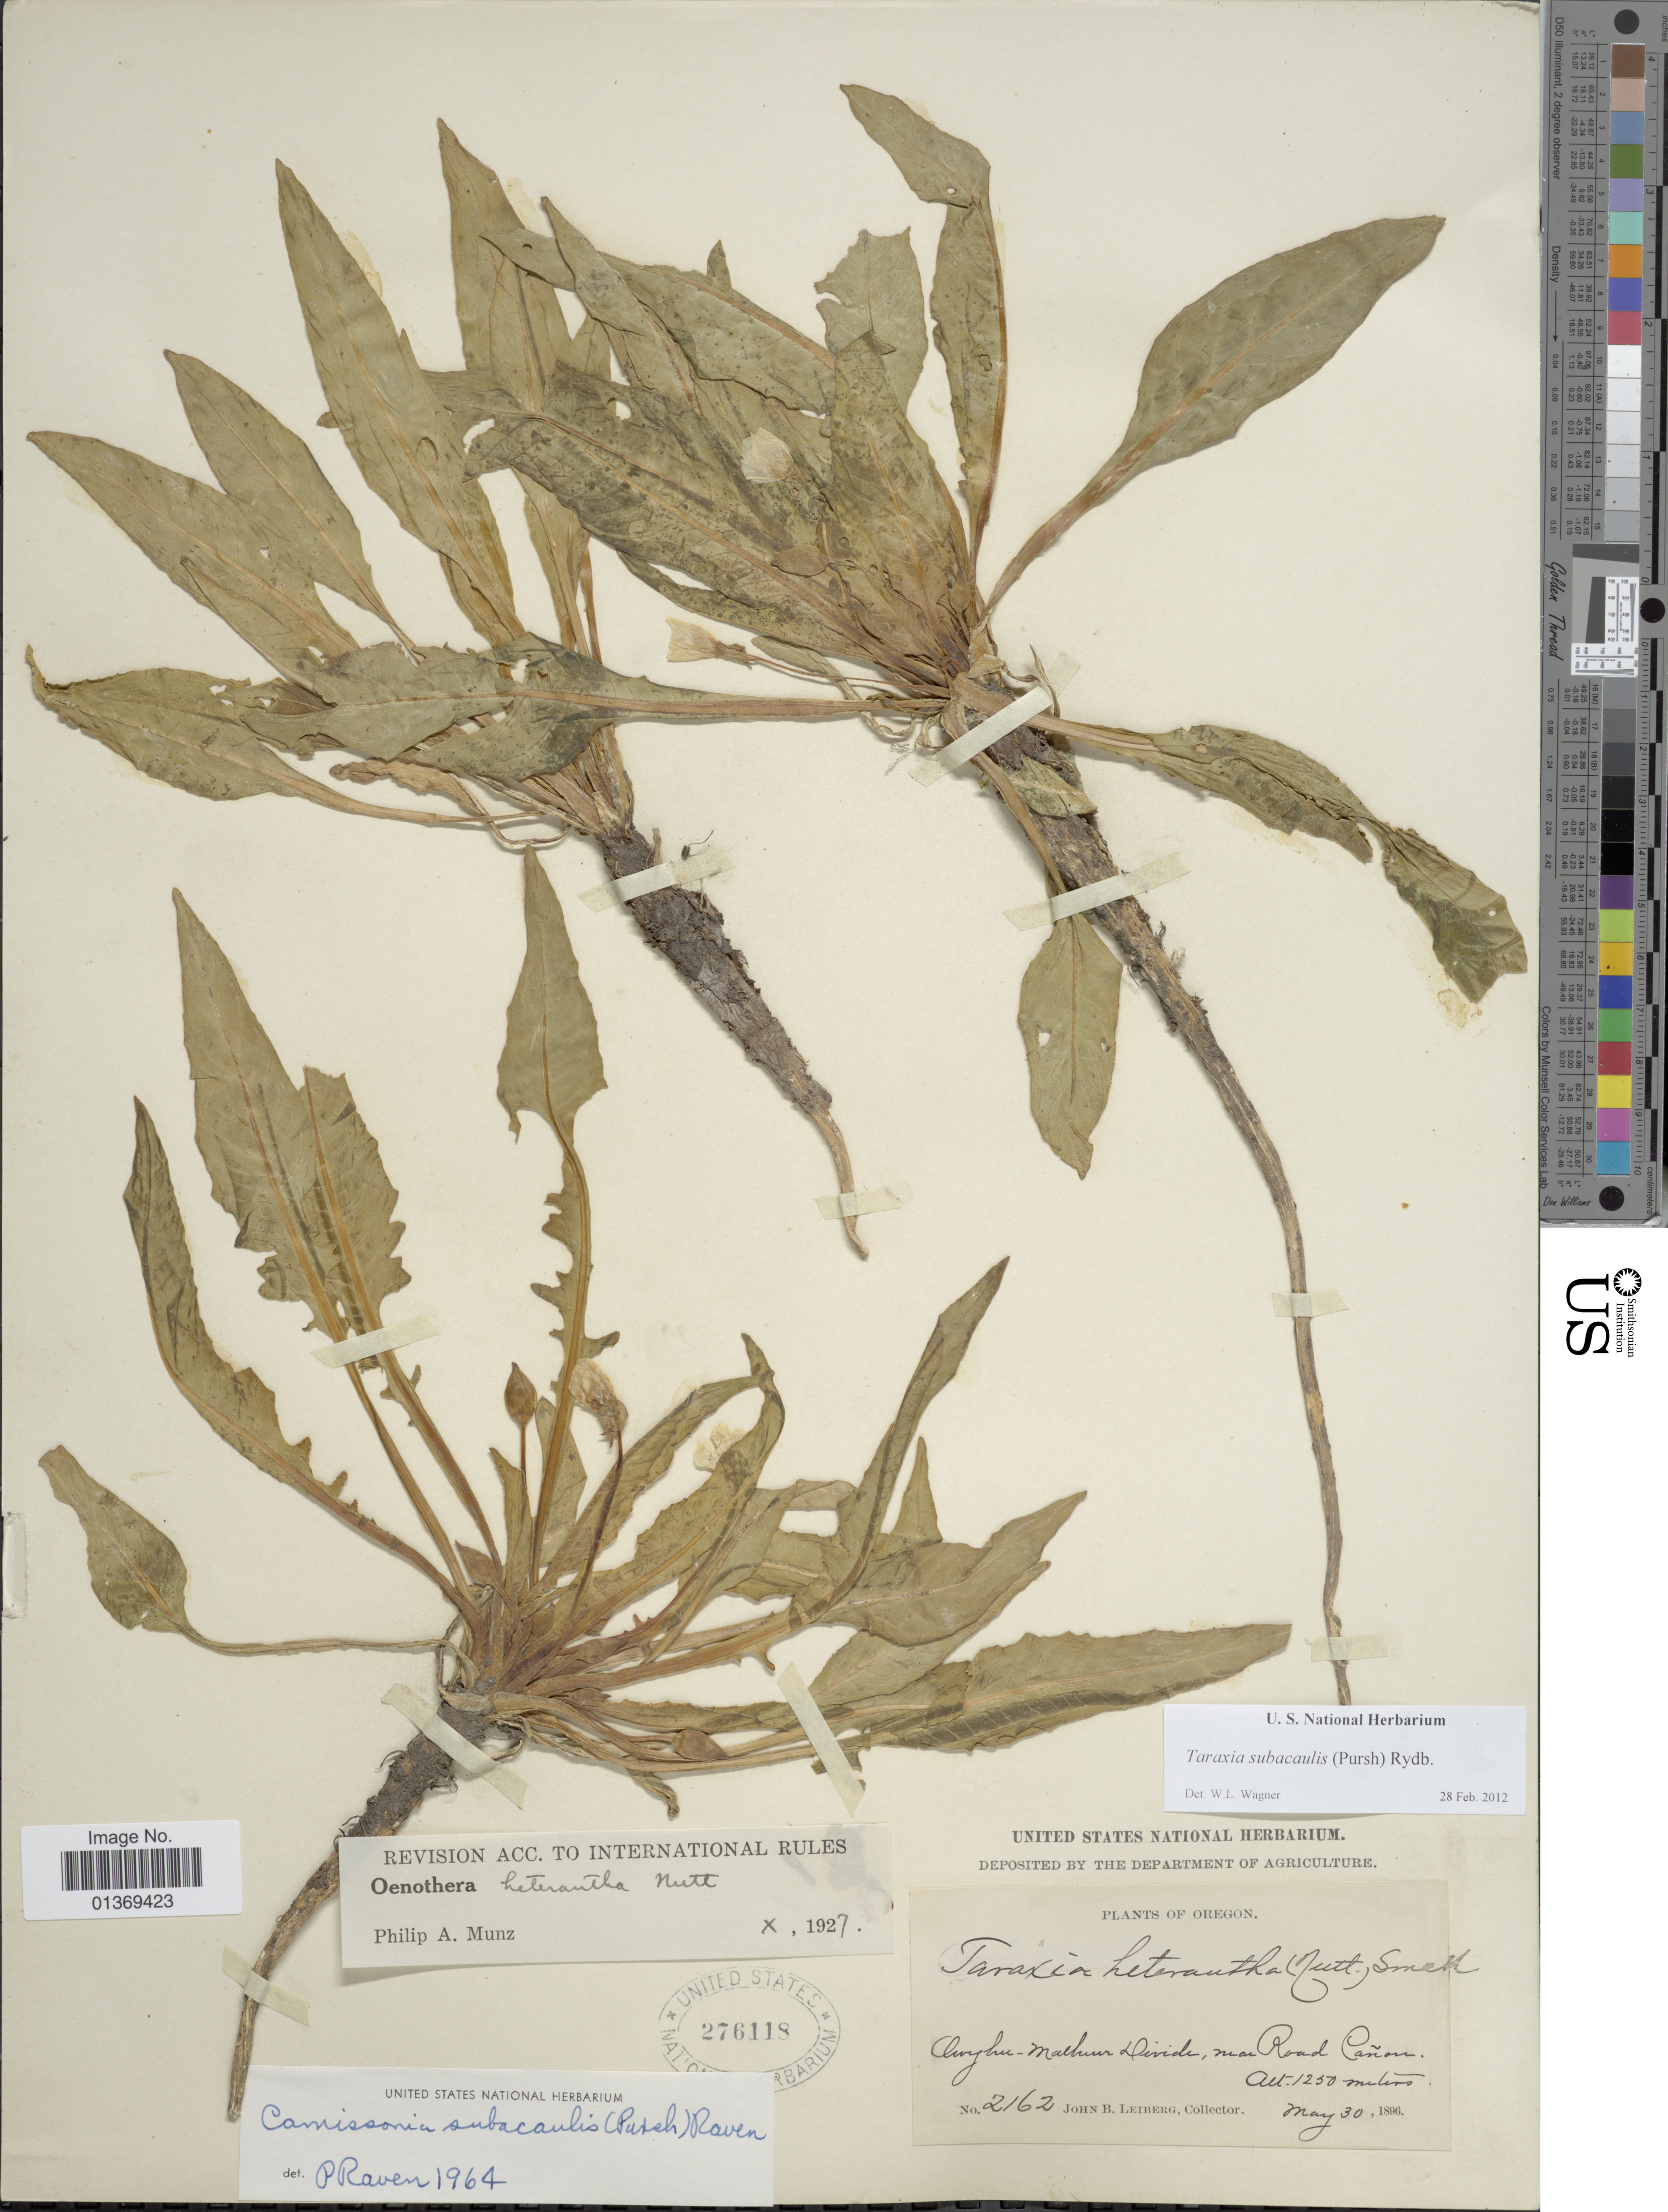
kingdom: Plantae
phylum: Tracheophyta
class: Magnoliopsida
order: Myrtales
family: Onagraceae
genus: Taraxia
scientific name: Taraxia subacaulis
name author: (Pursh) Rydb.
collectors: J. B. Leiberg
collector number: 2162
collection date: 1896-05-30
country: United States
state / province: Oregon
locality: Owyhee - Malheur Divide, near Road Cañon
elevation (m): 1250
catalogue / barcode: US 276118